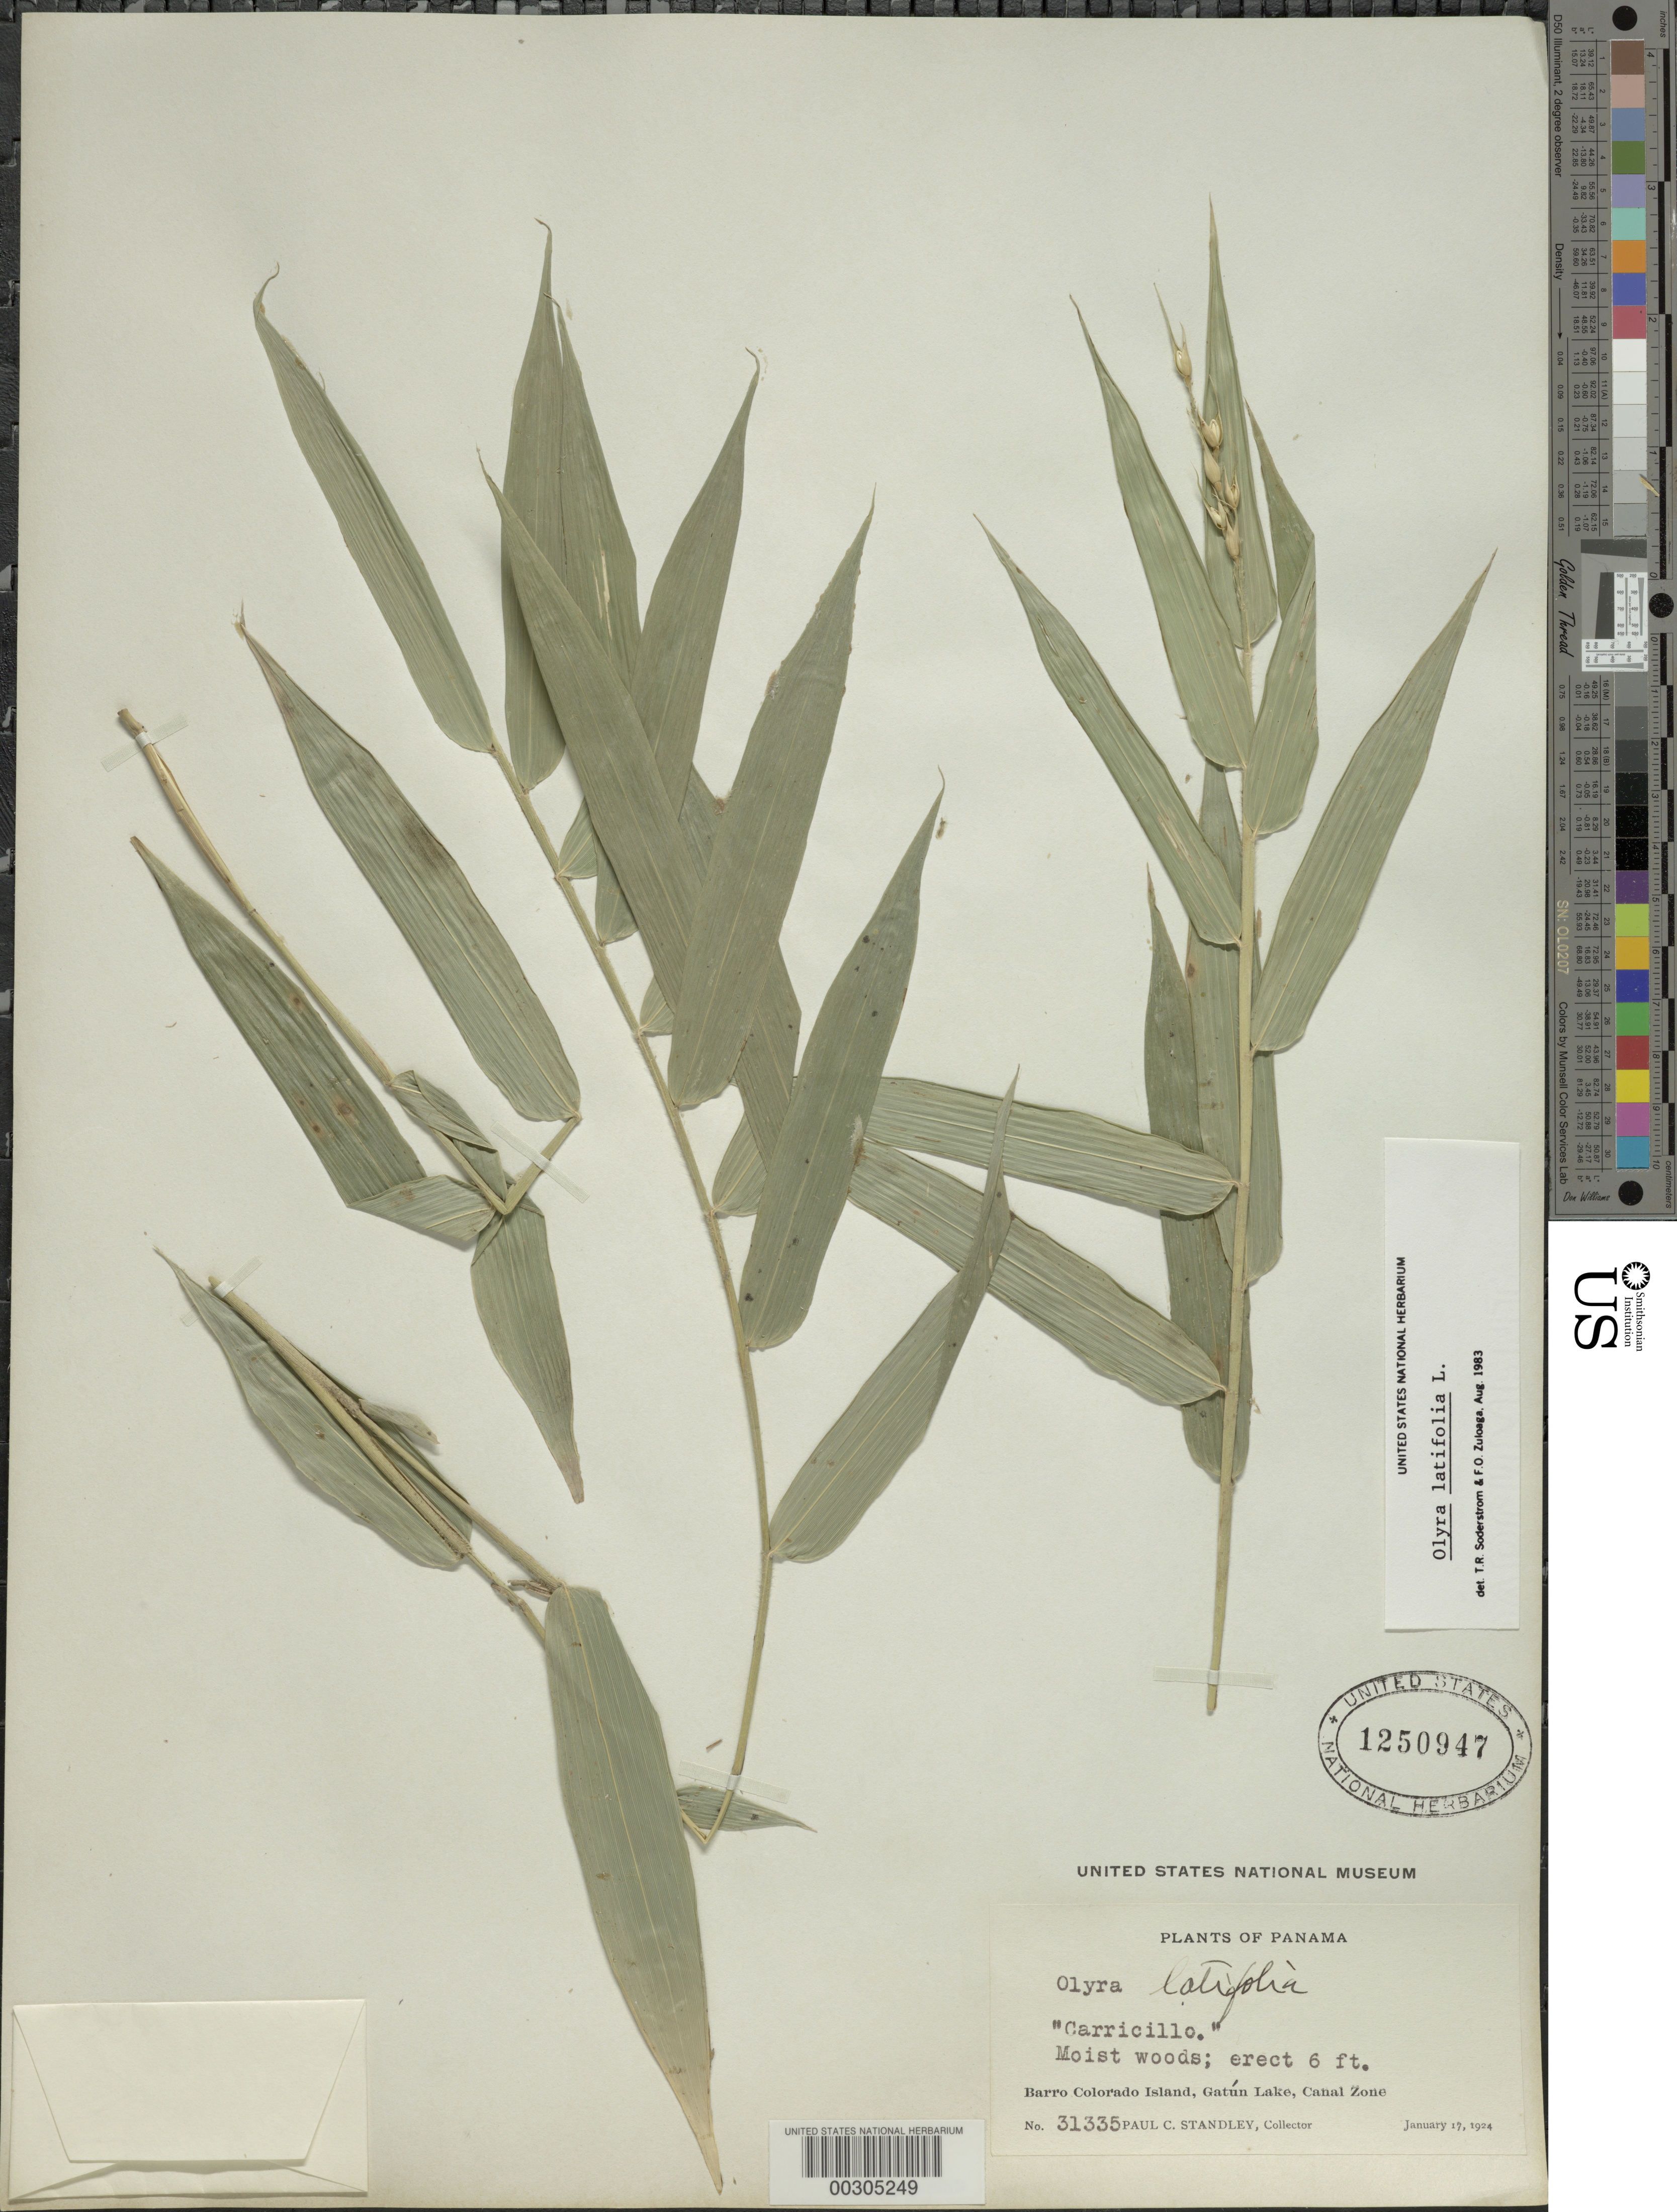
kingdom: Plantae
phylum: Tracheophyta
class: Liliopsida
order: Poales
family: Poaceae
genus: Olyra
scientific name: Olyra latifolia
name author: L.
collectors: P. C. Standley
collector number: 31335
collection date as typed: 17 Jan 1924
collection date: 1924-01-17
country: Panama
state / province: Panamá Oeste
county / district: Canal Zone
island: Barro Colorado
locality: Gatun Lake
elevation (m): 120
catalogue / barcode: US 1250947